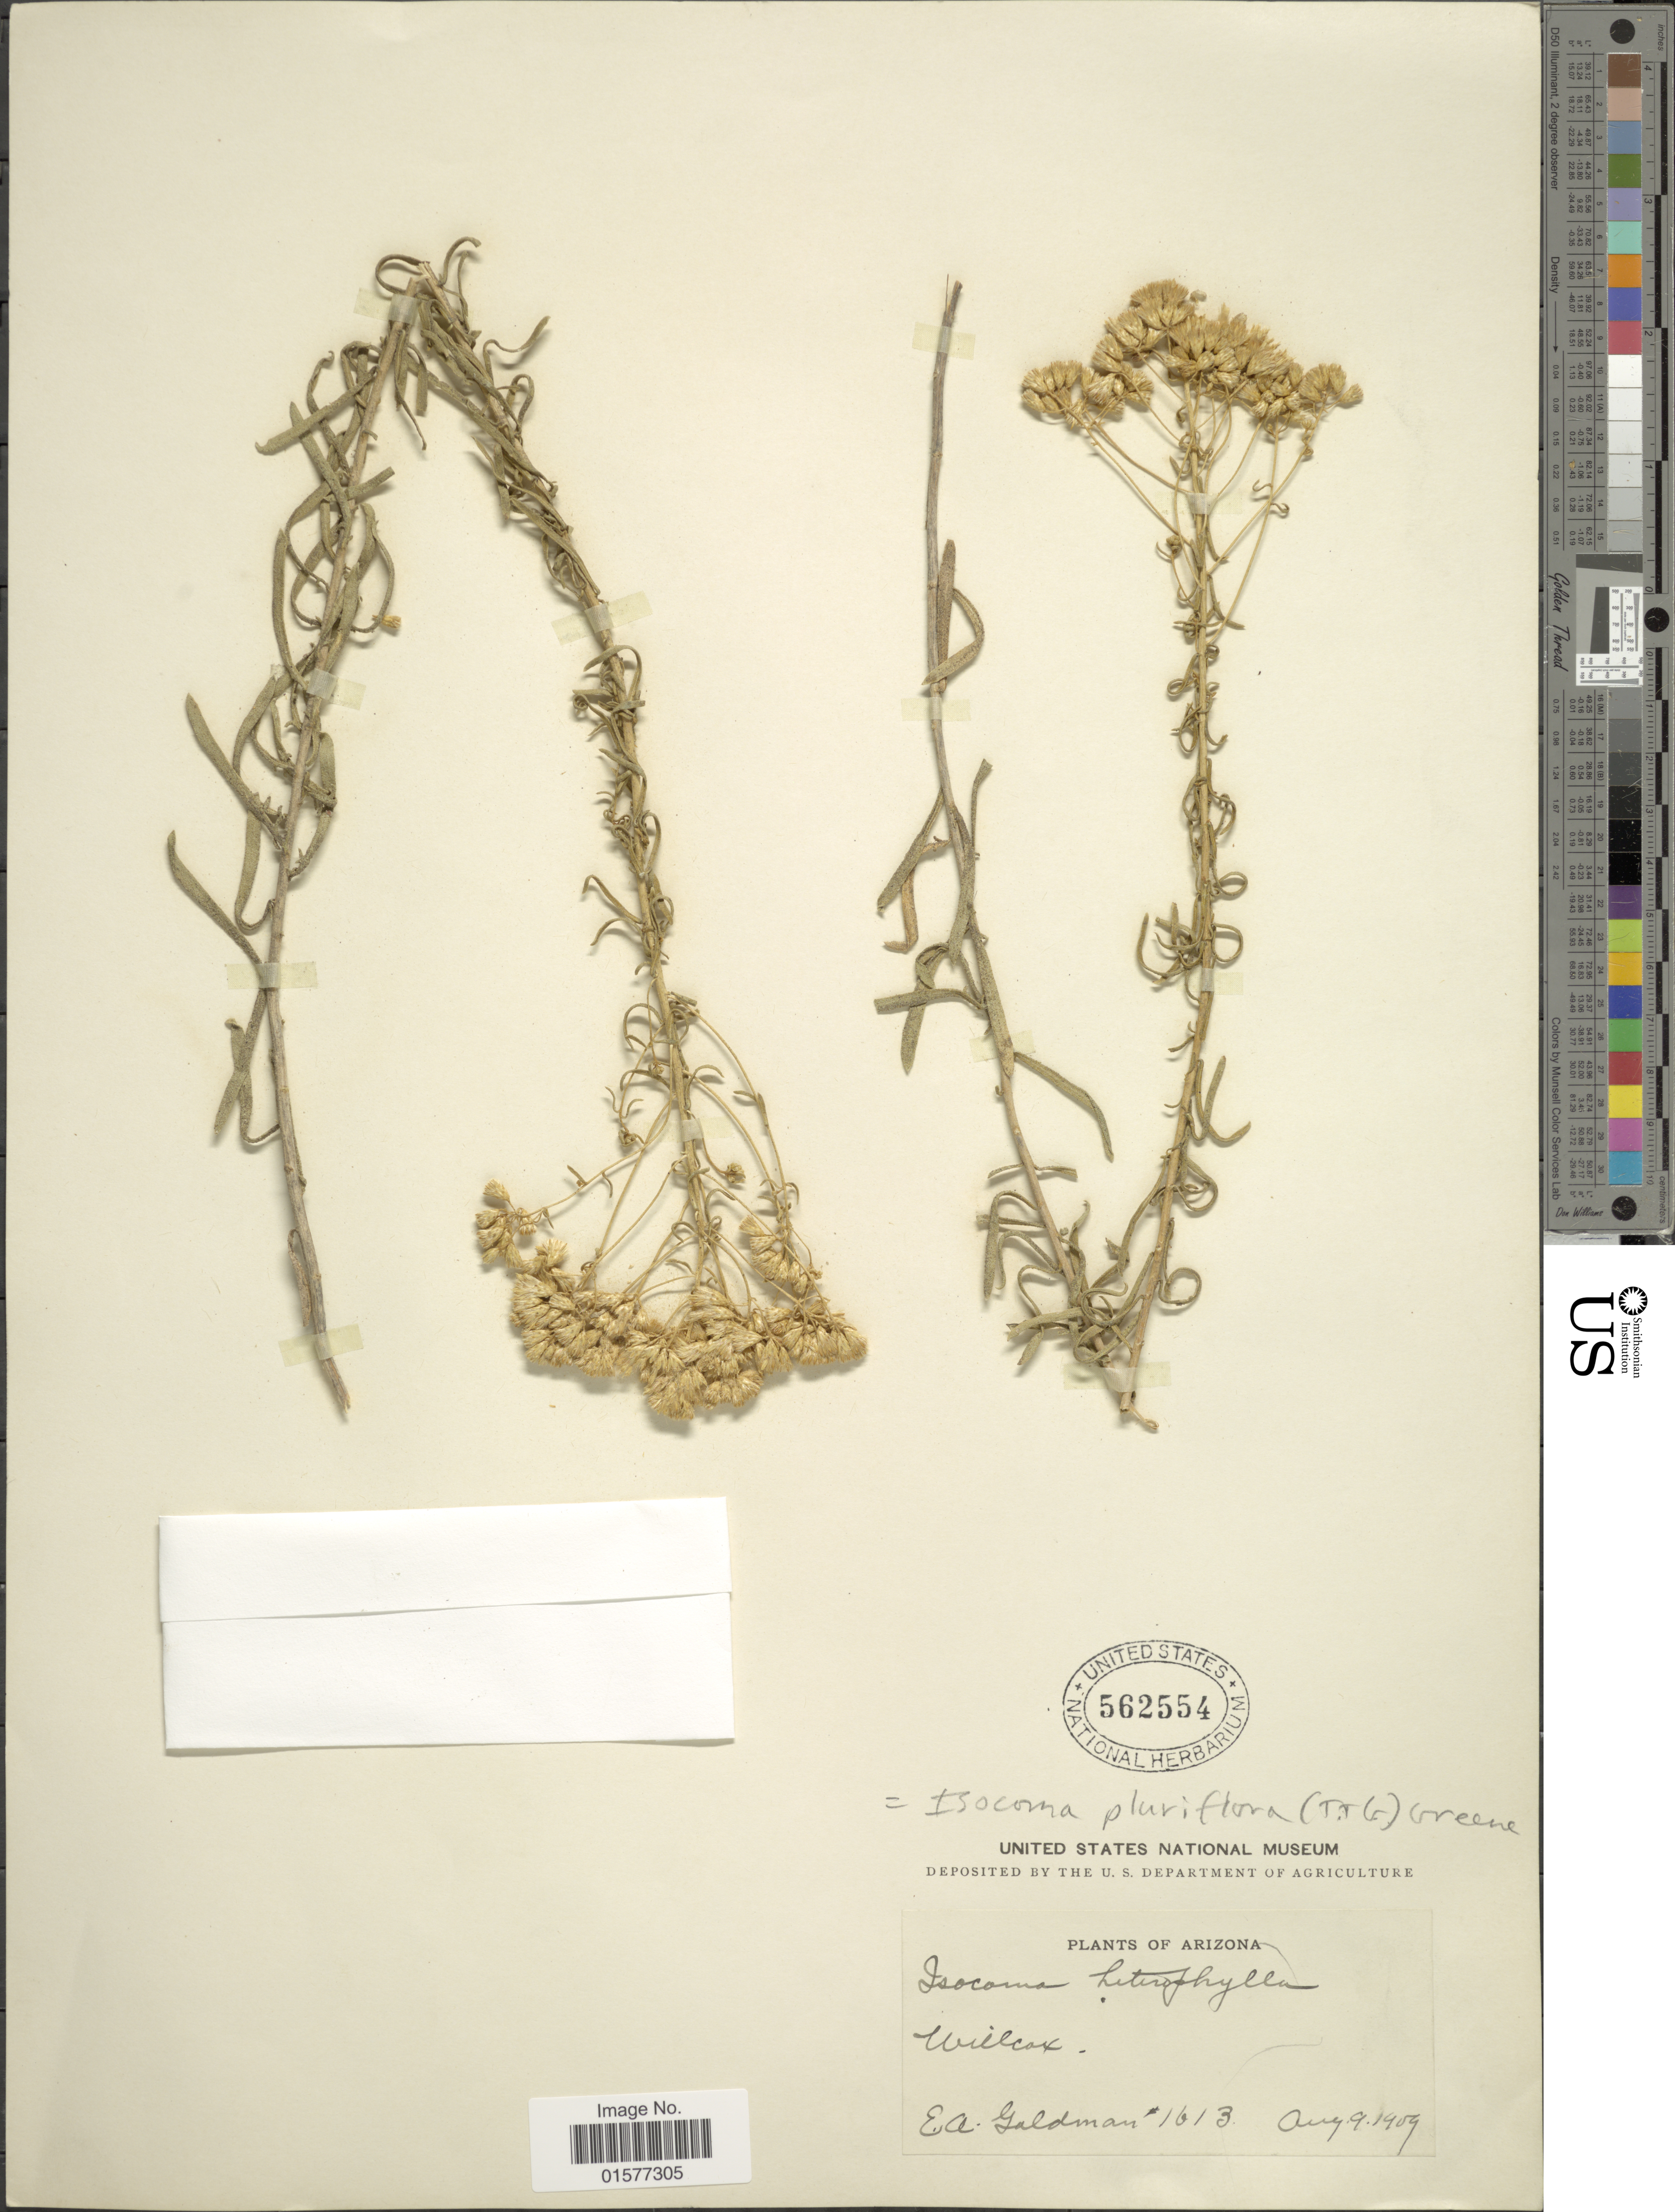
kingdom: Plantae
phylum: Tracheophyta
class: Magnoliopsida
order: Asterales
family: Asteraceae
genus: Isocoma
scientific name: Isocoma pluriflora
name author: (Torr. & A. Gray) Greene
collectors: E. A. Goldman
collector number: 1613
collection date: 1909-08-09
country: United States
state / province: Arizona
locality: Willcox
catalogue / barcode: US 562554